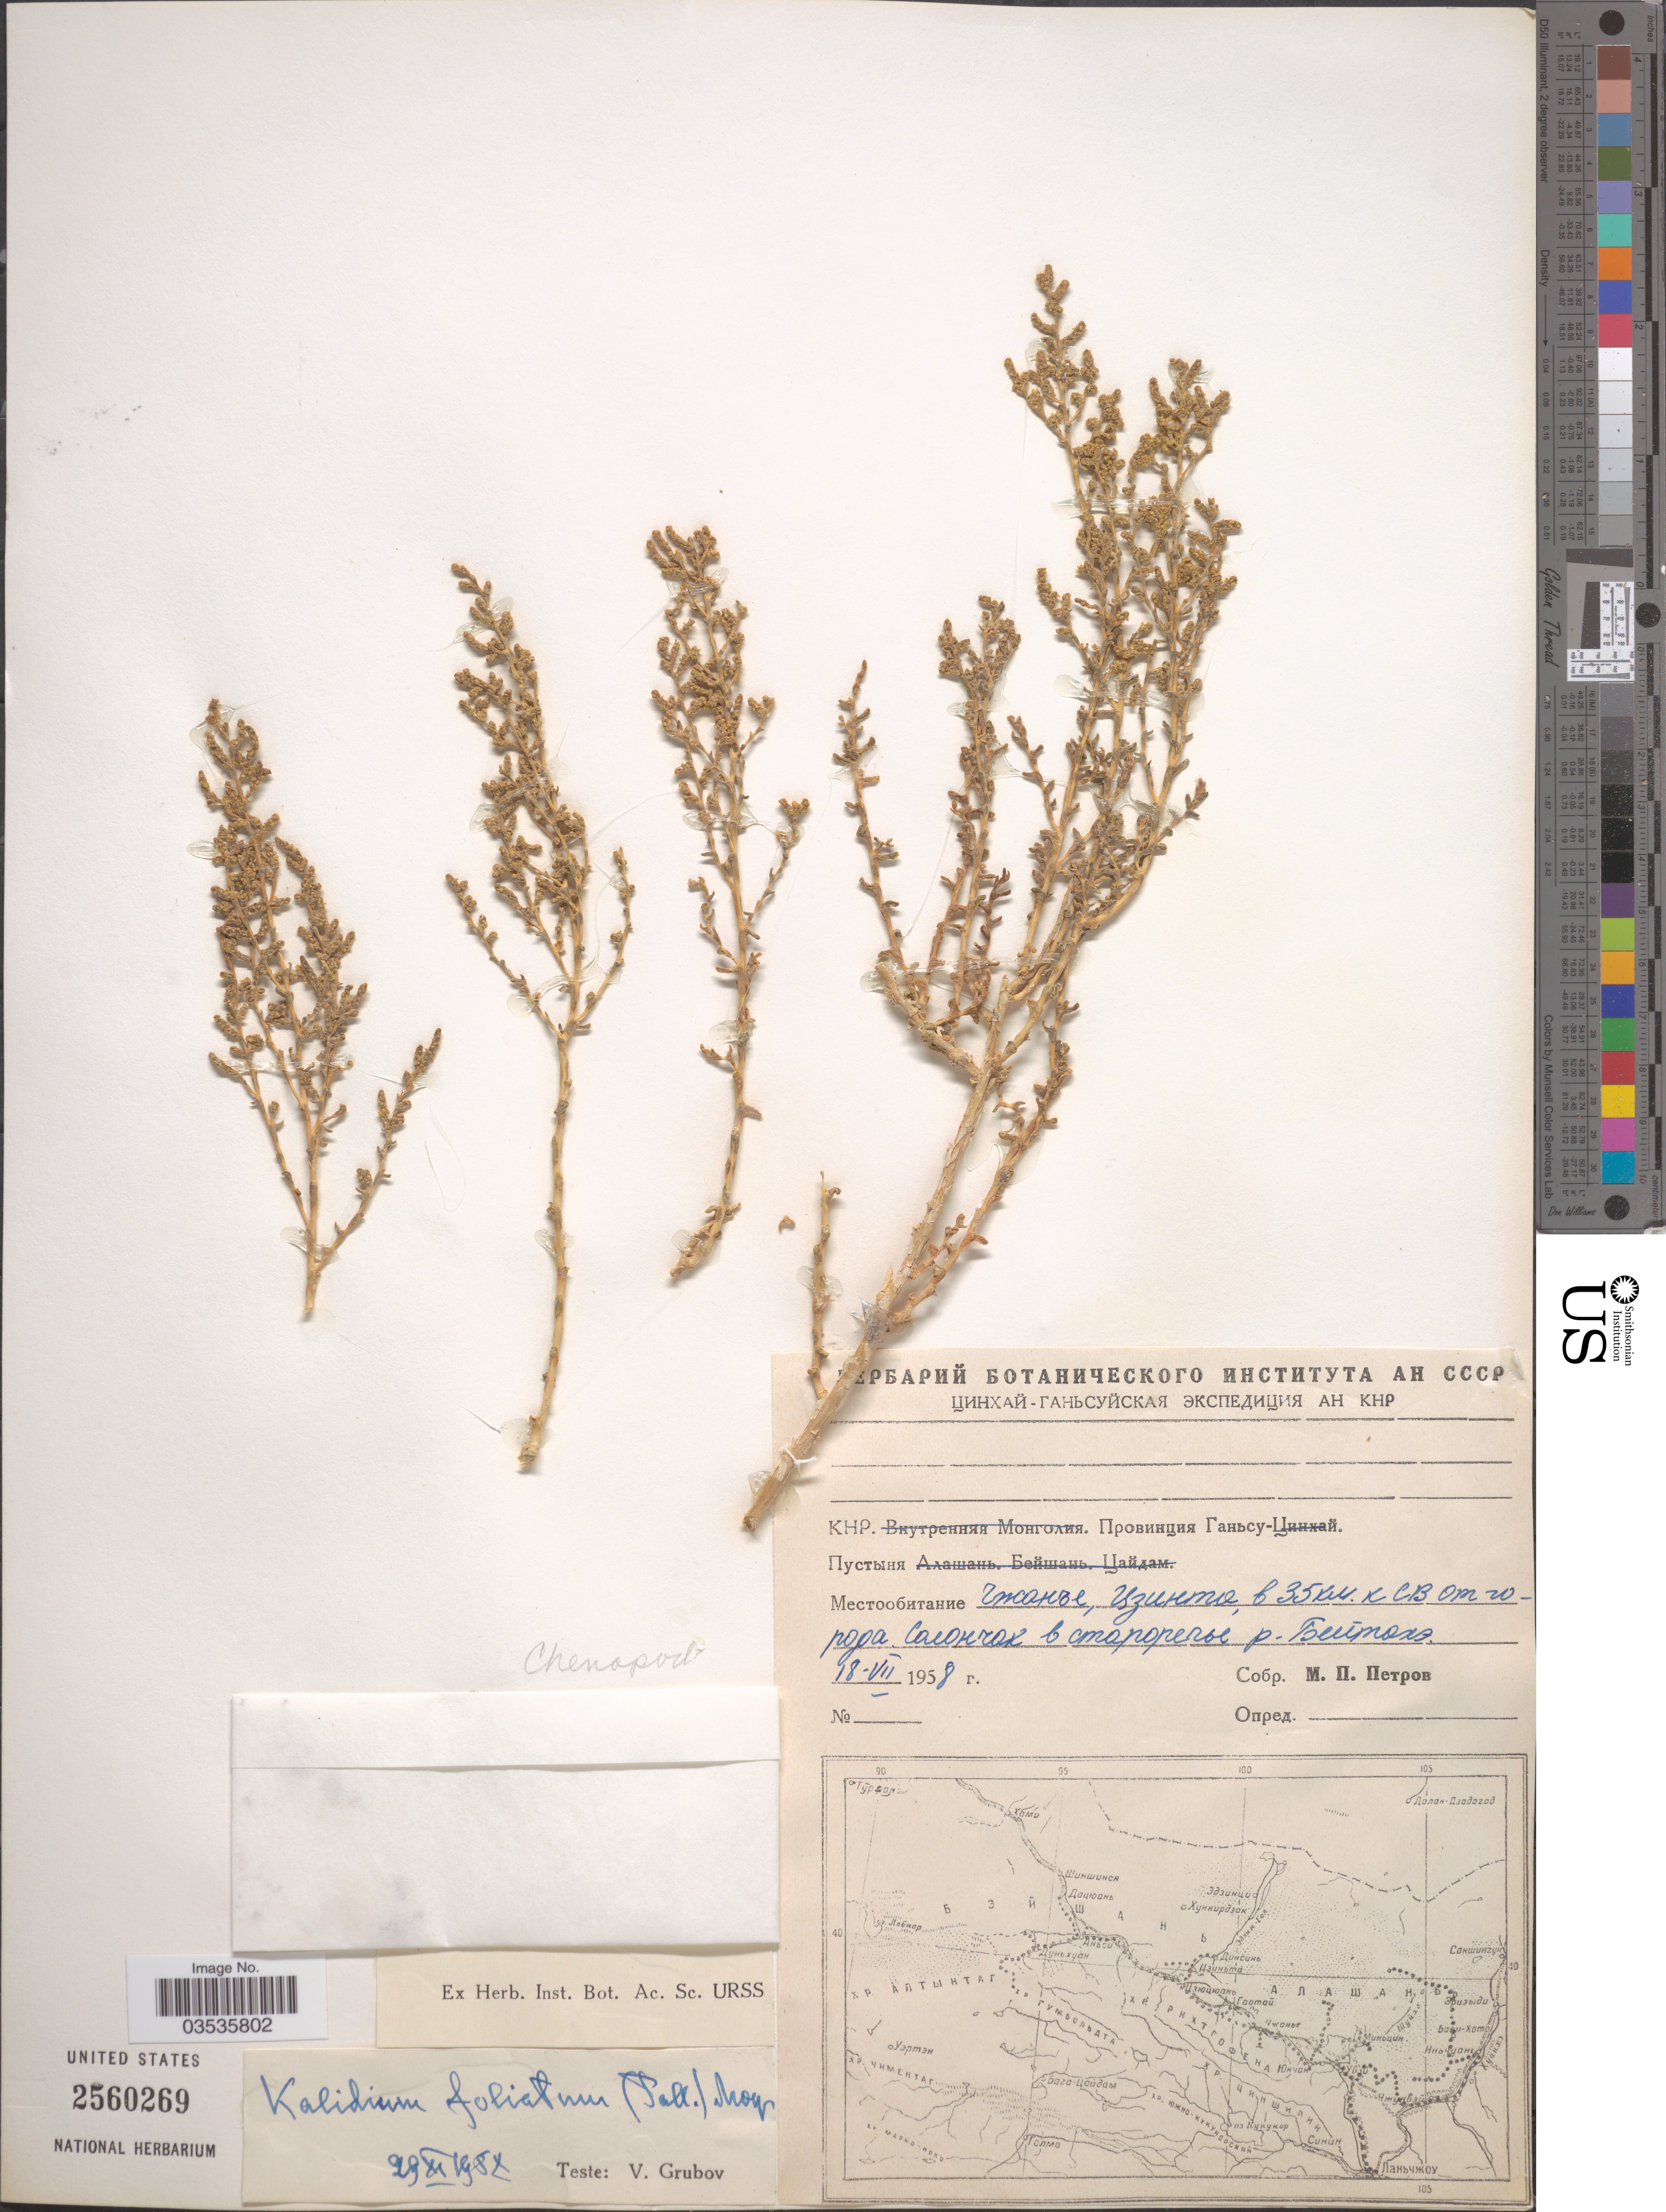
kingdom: Plantae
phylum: Tracheophyta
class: Magnoliopsida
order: Caryophyllales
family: Amaranthaceae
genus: Kalidium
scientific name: Kalidium foliatum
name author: (Pall.) Moq.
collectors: M. Petrov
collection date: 1958-07-18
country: China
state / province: Gansu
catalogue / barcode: US 2560269